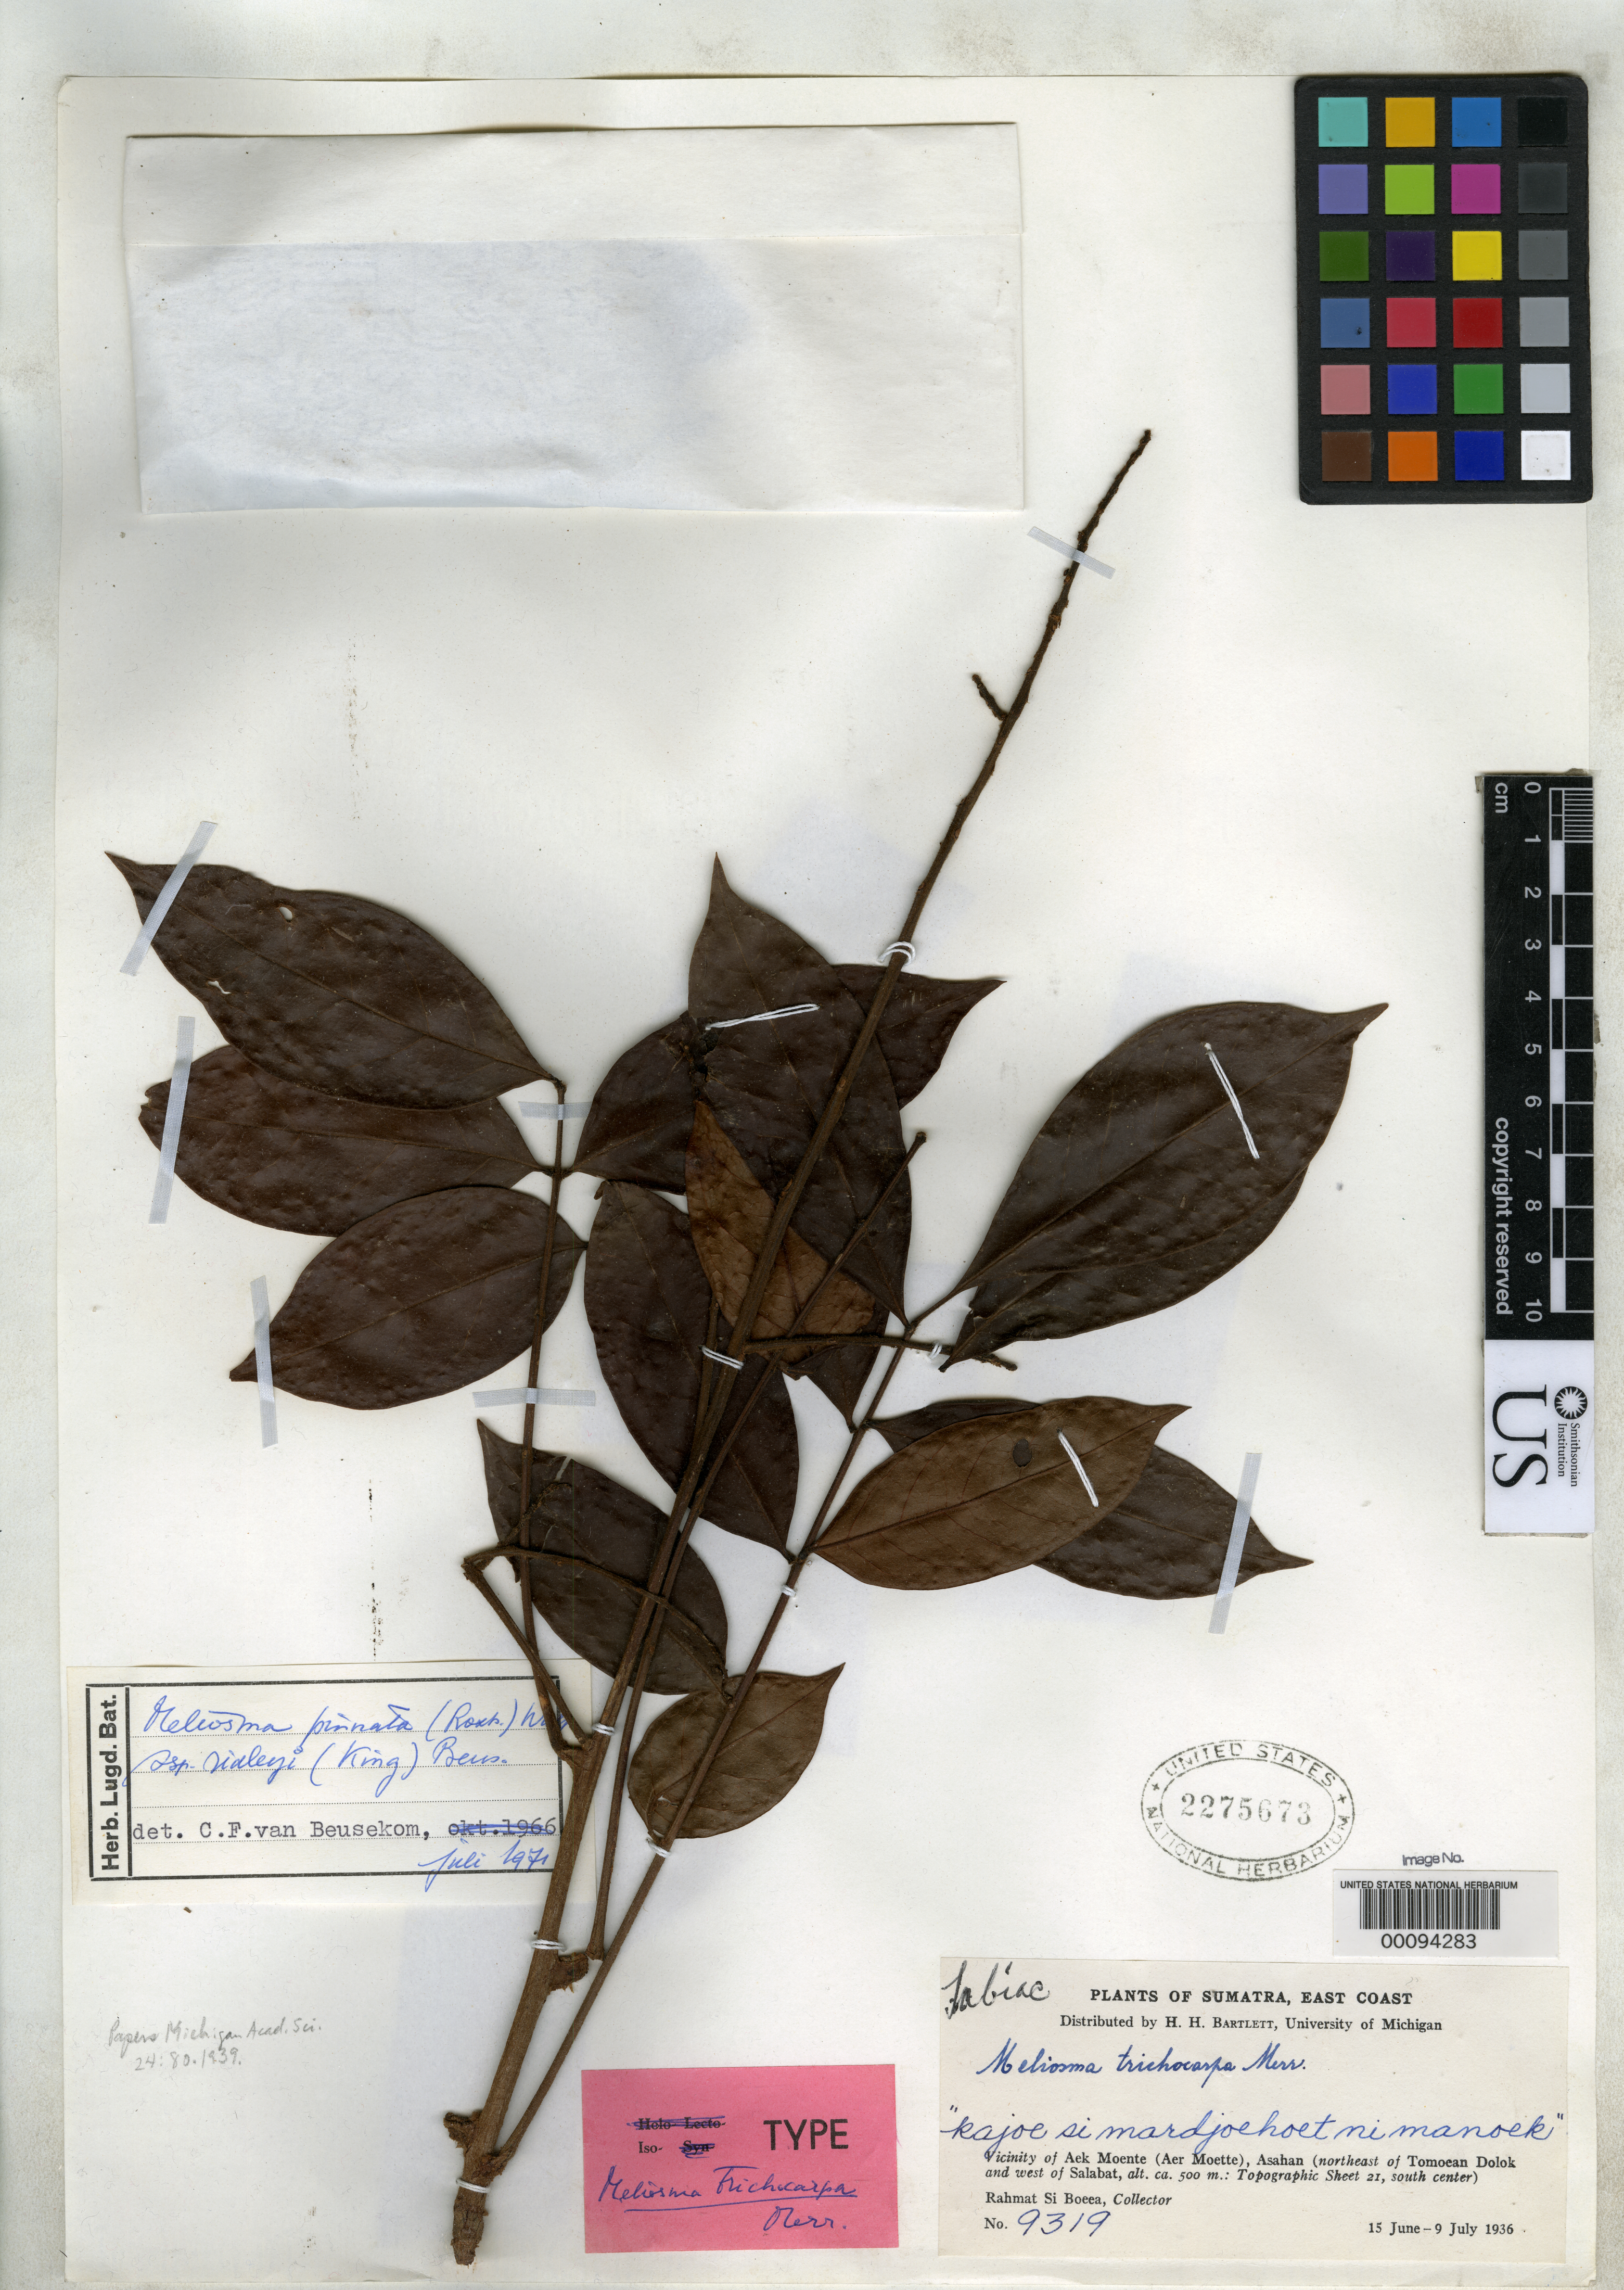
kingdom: Plantae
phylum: Tracheophyta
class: Magnoliopsida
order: Proteales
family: Sabiaceae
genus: Meliosma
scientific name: Meliosma trichocarpa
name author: Merr.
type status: Isotype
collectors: Rahmat Si Boeea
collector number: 9319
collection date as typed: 15 Jun 1936 to 09 Jul 1936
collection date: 1936-06-15/1936-07-09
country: Indonesia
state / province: Sumatra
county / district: Aceh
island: Sumatra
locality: Asahan.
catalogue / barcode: US 2275673